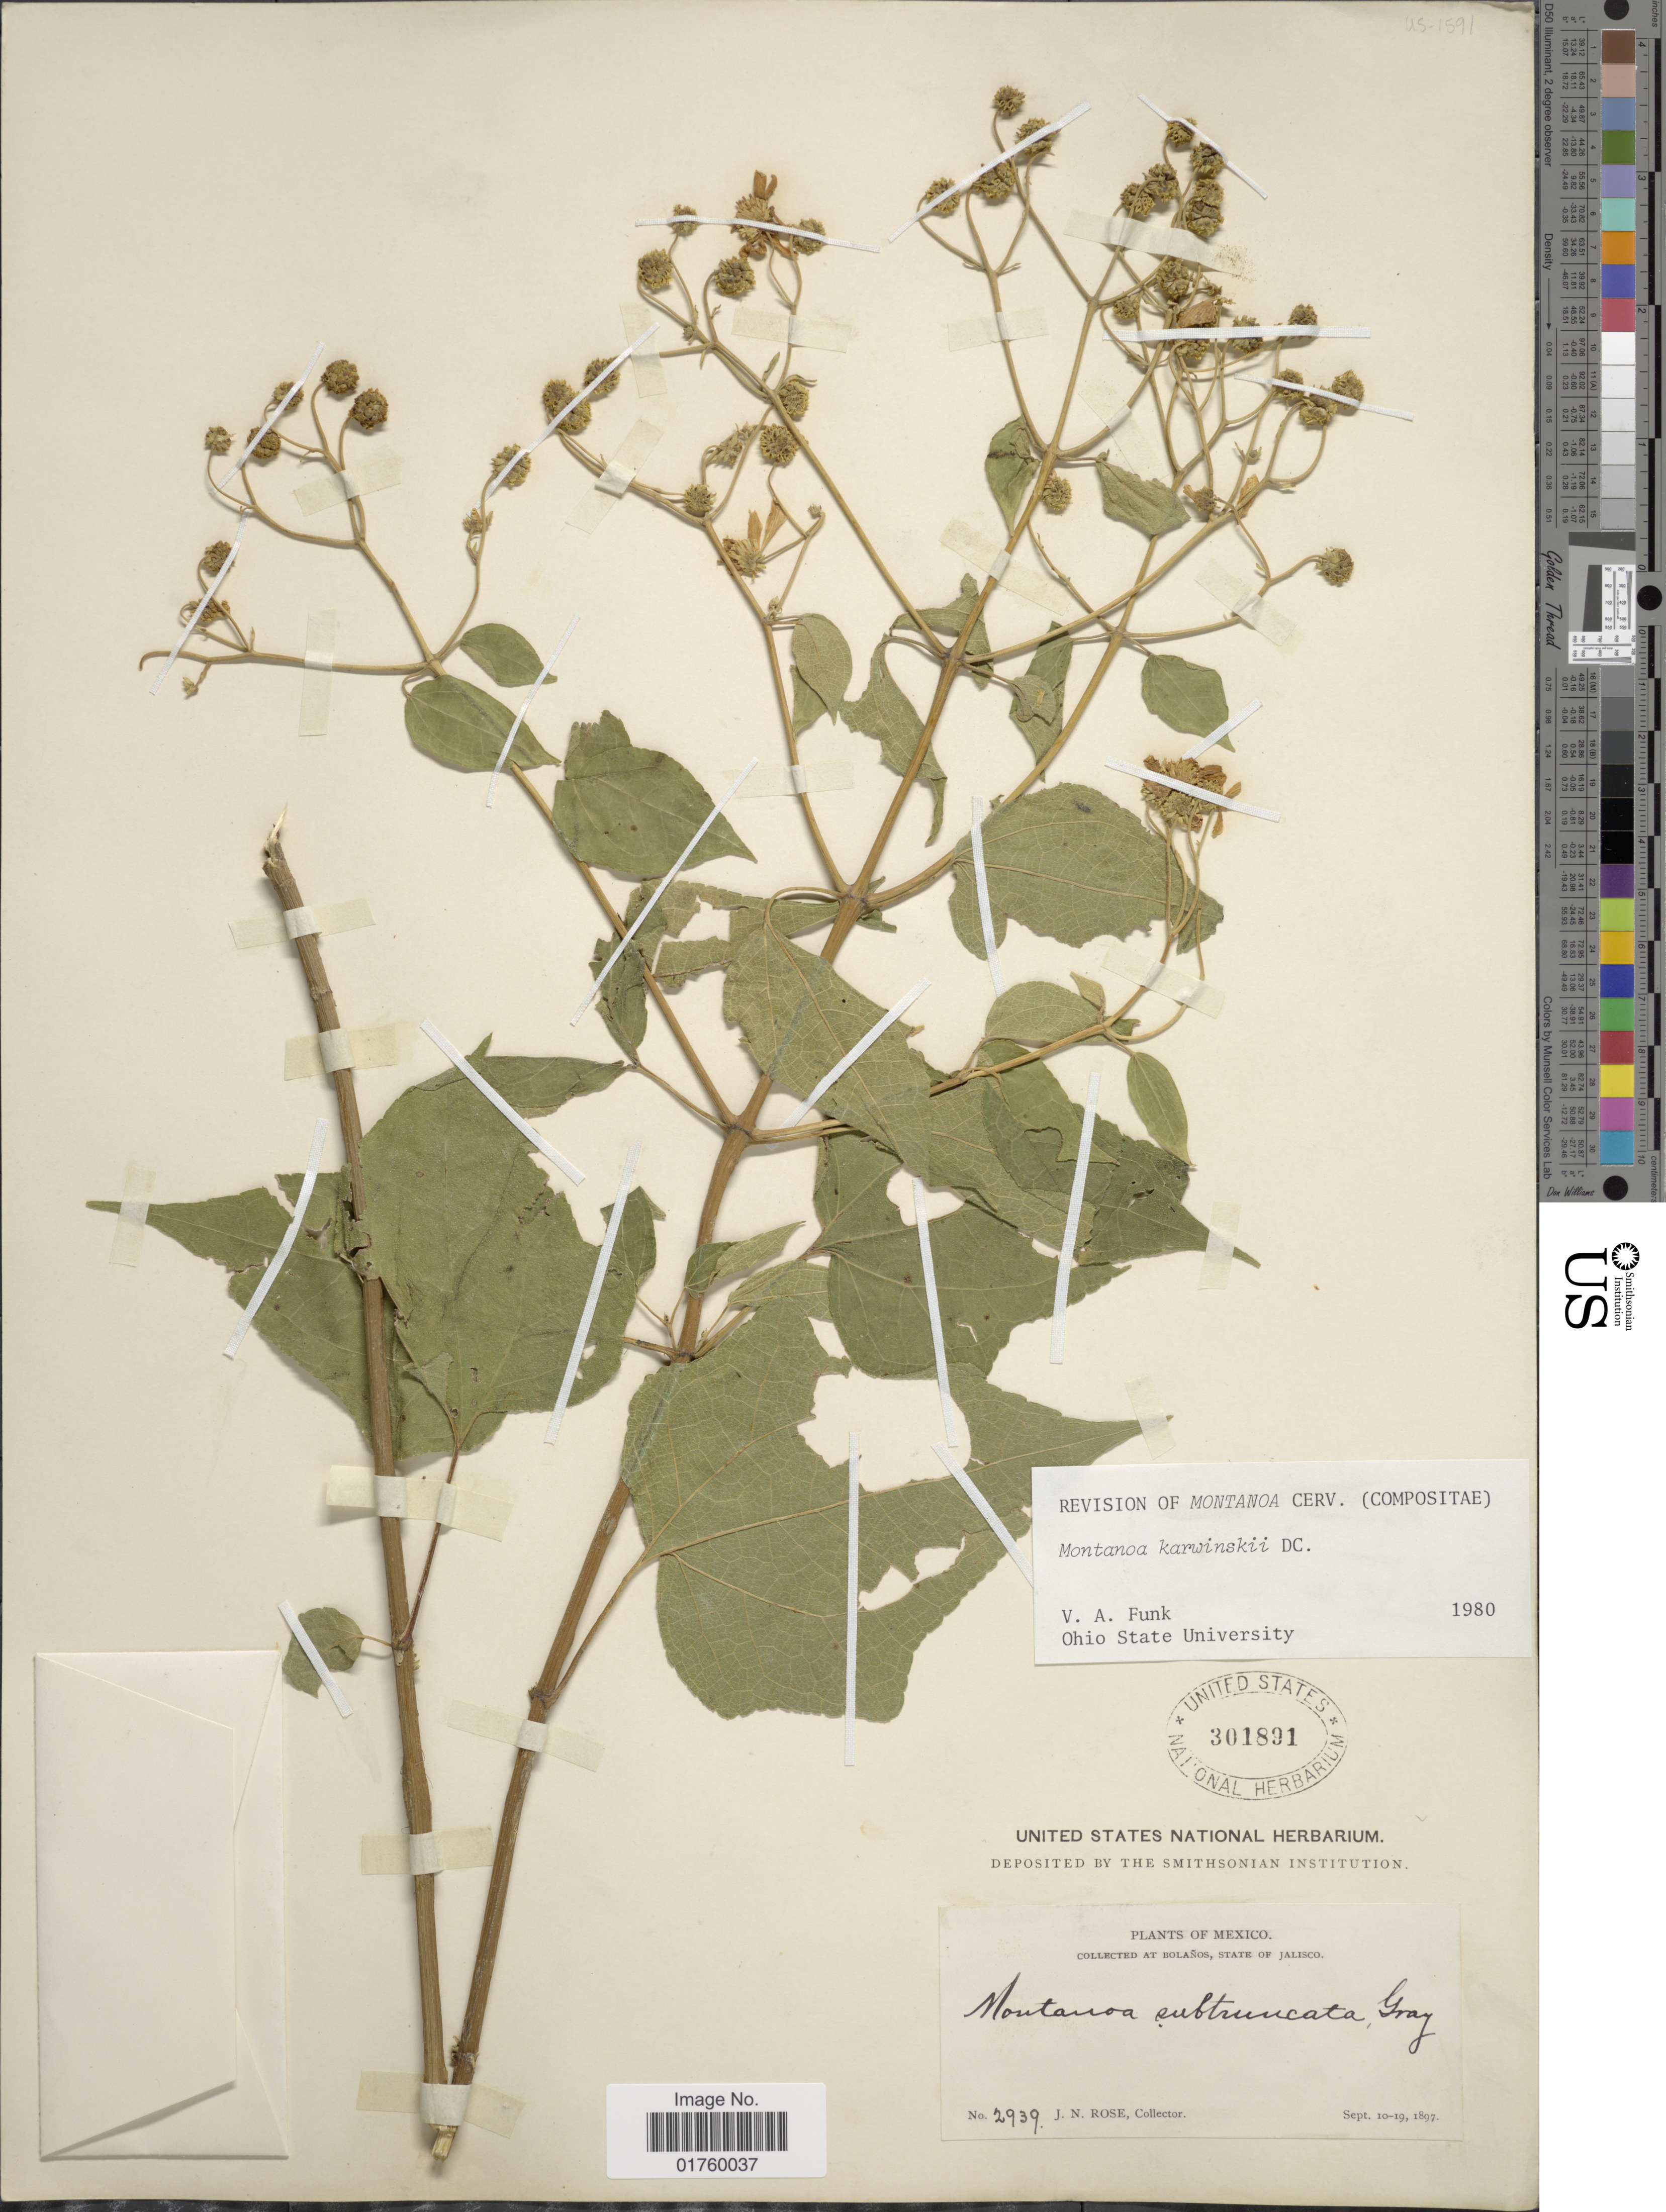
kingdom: Plantae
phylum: Tracheophyta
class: Magnoliopsida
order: Asterales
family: Asteraceae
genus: Montanoa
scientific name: Montanoa karwinskii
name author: DC.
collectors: J. N. Rose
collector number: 2939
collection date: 1897-09-10/1897-09-19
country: Mexico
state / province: Jalisco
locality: At Bolanõn.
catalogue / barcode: US 301891